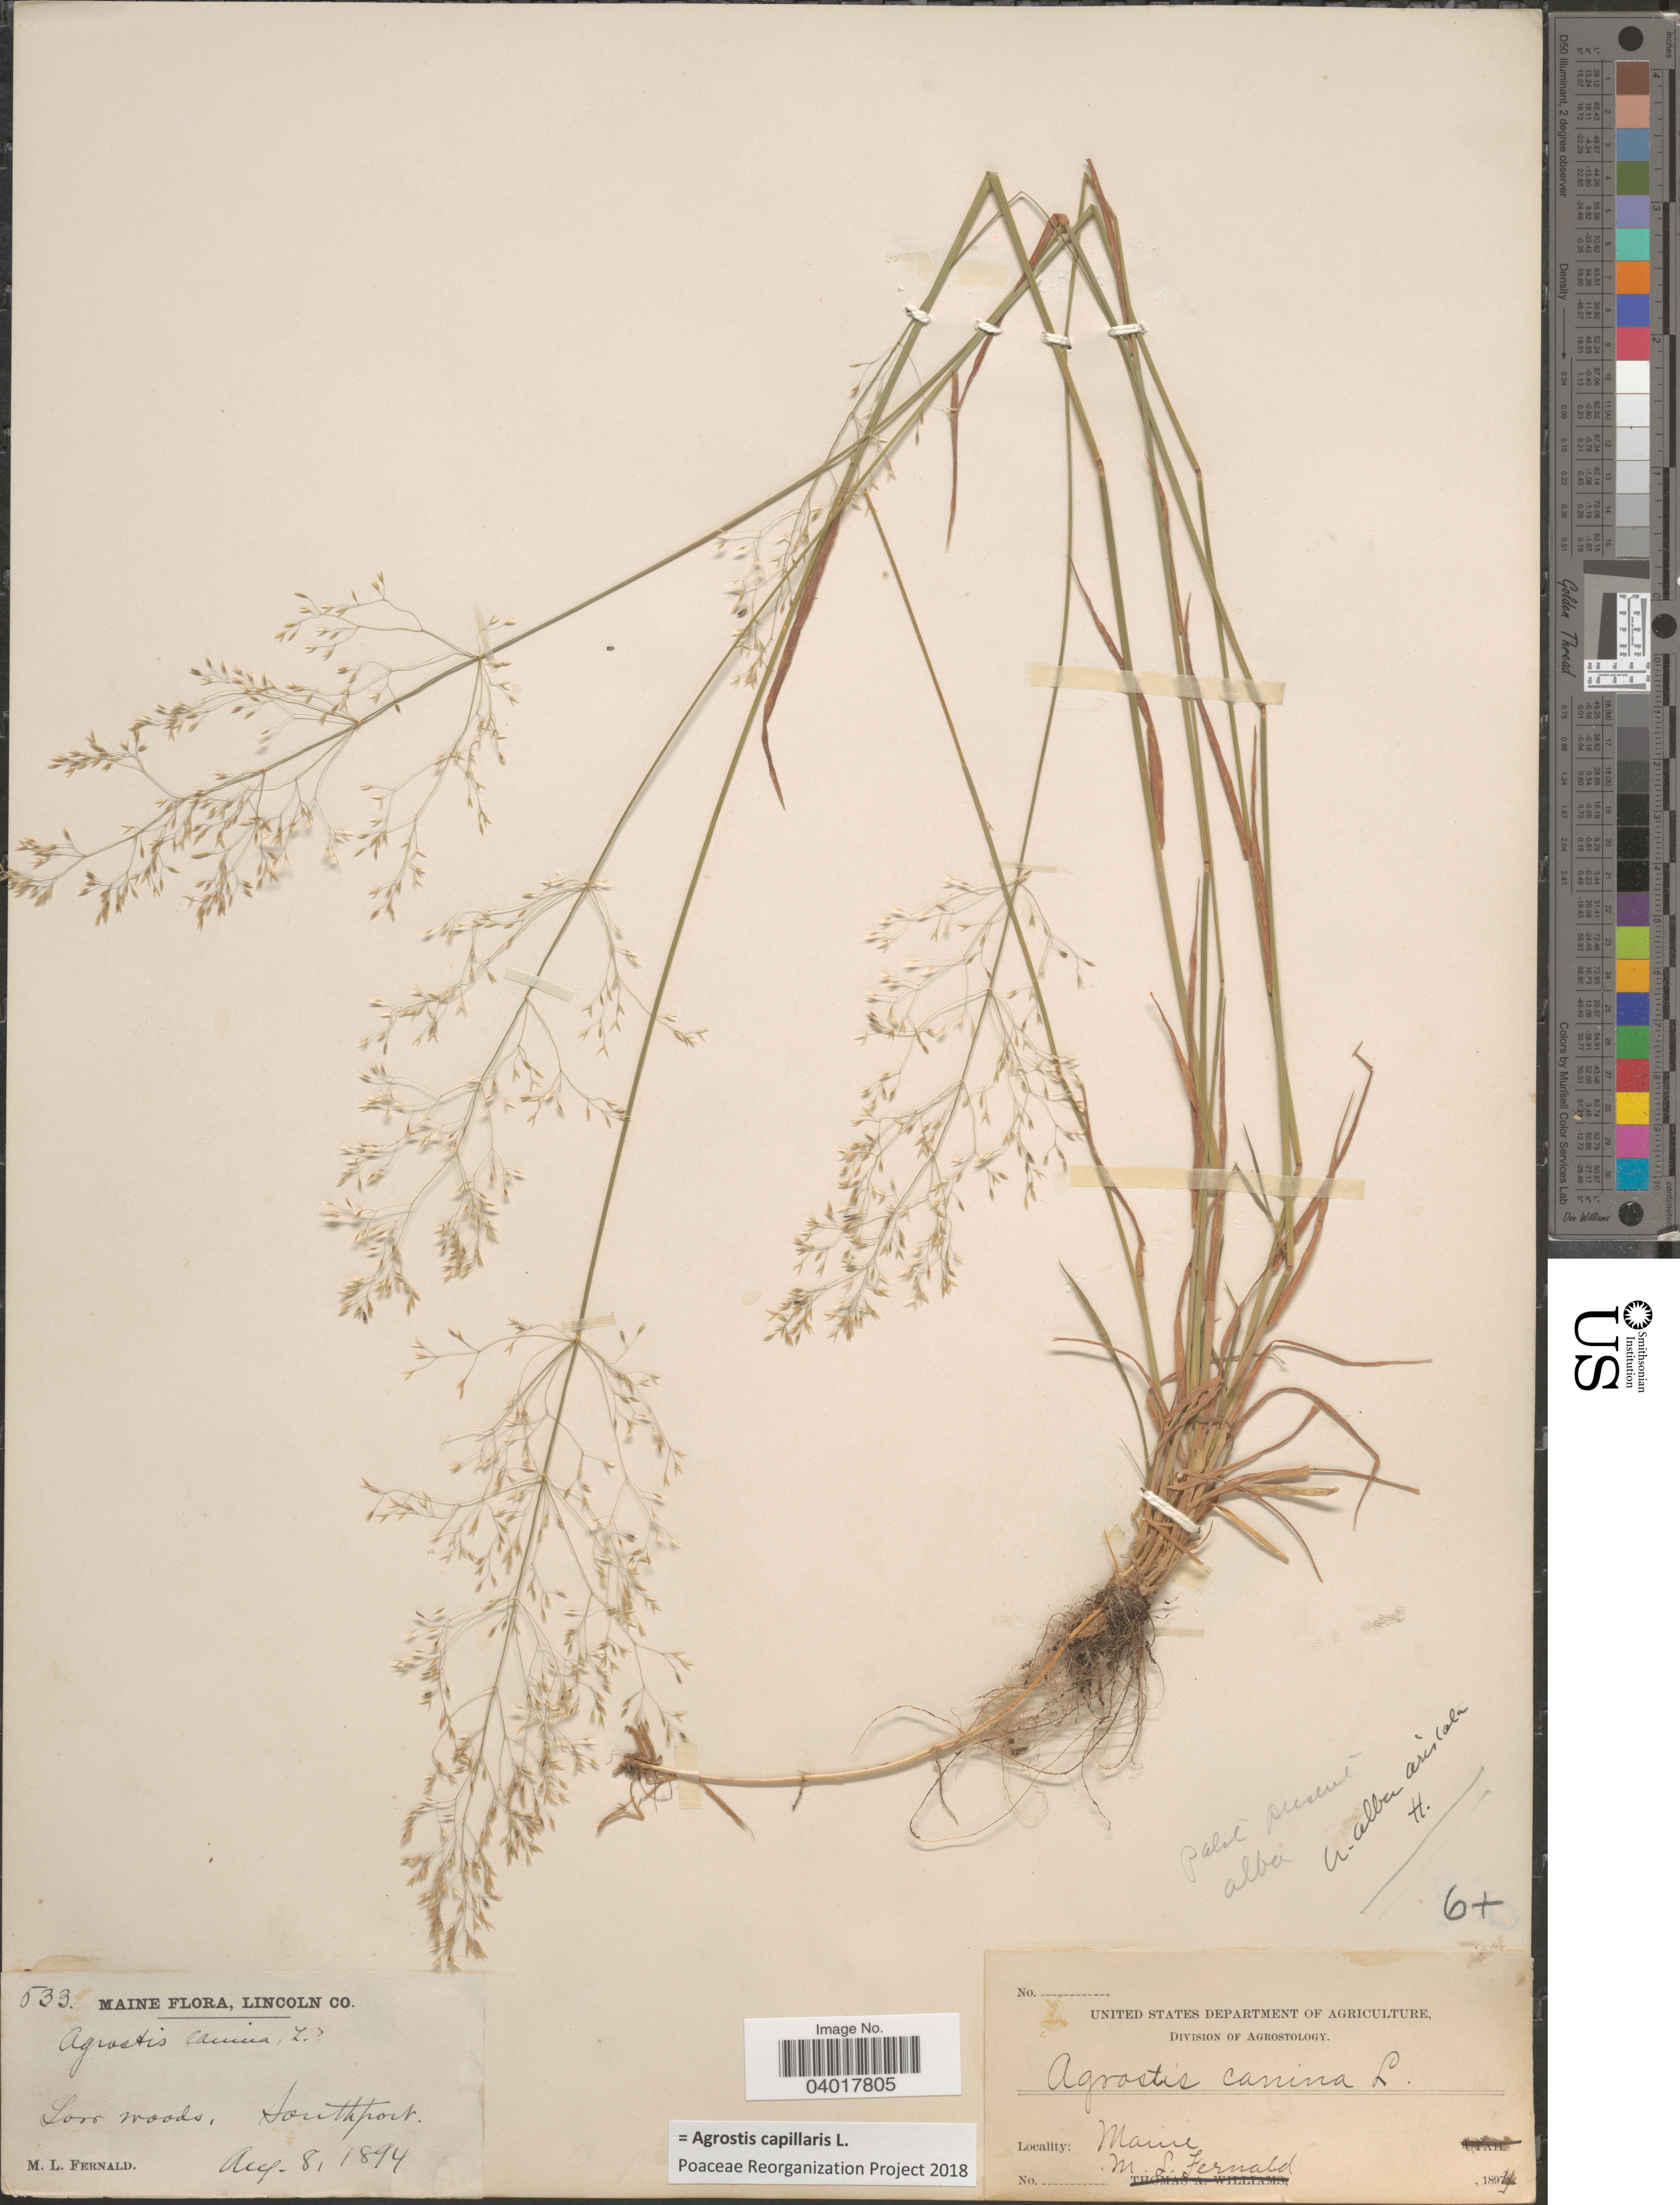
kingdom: Plantae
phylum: Tracheophyta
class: Liliopsida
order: Poales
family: Poaceae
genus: Agrostis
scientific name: Agrostis capillaris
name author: L.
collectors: M. L. Fernald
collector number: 533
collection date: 1894-08-08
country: United States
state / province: Maine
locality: Lincoln Co. Low woods, Southport.